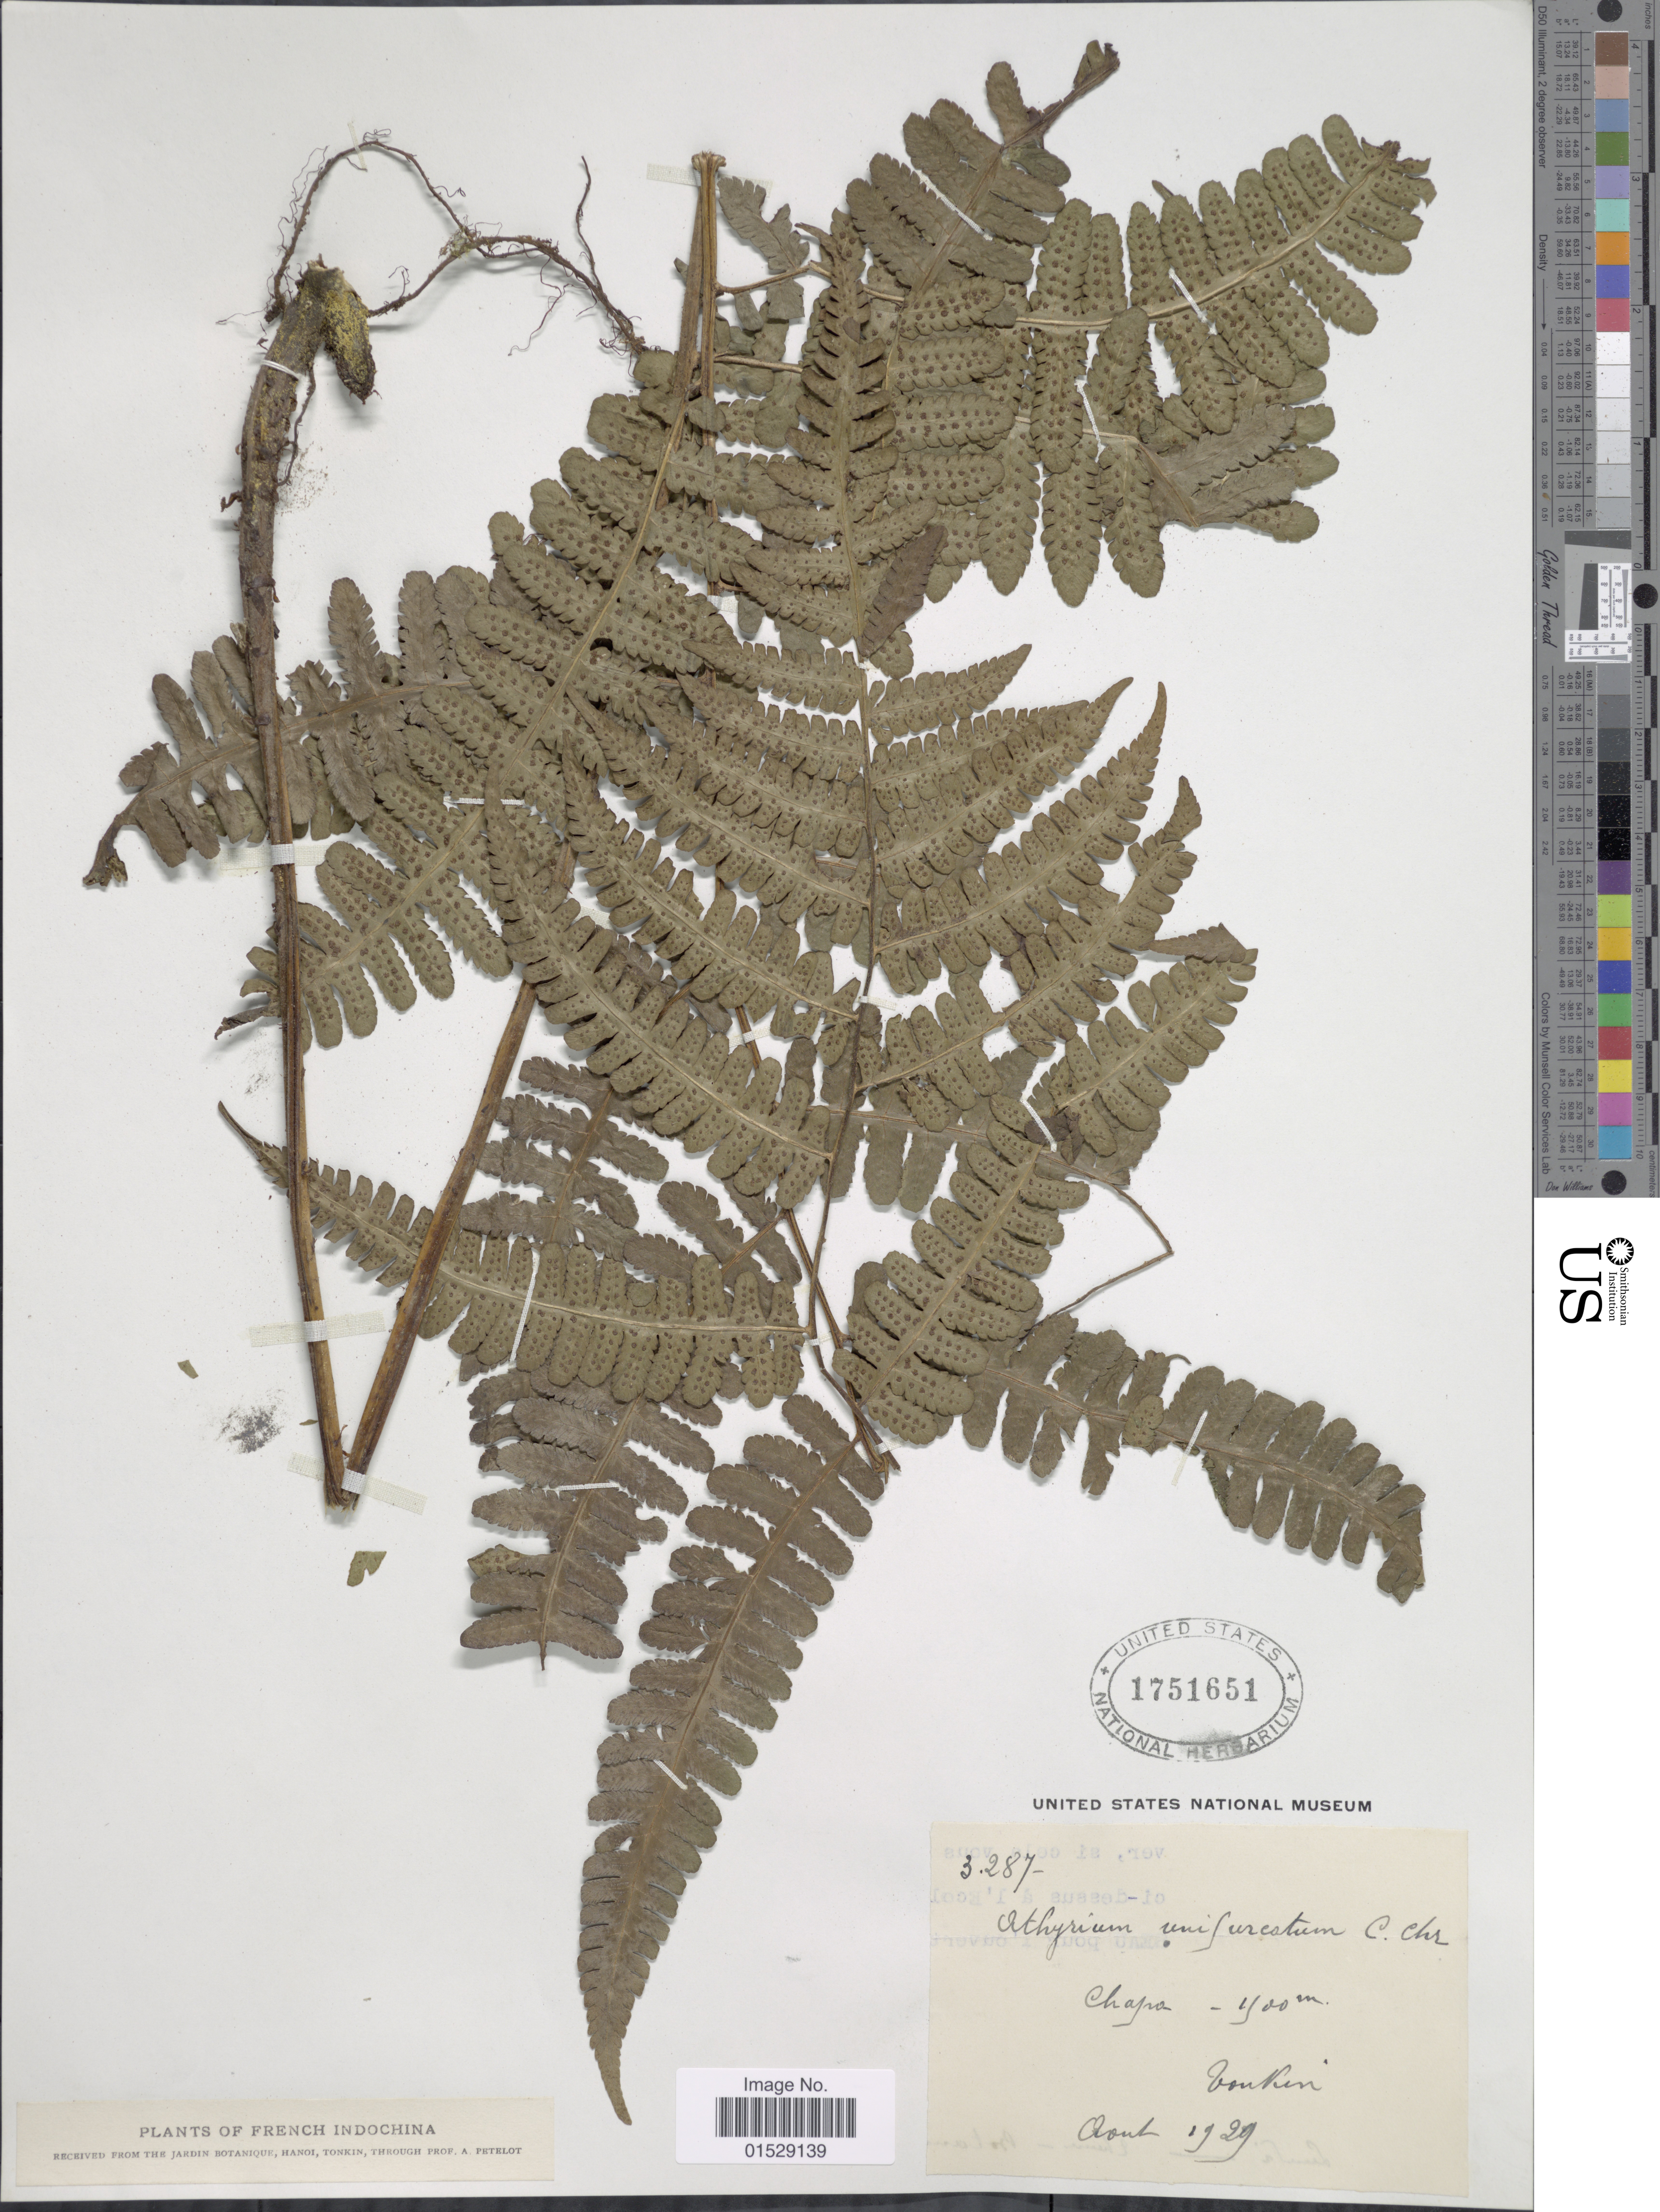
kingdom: Plantae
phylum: Tracheophyta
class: Polypodiopsida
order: Polypodiales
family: Athyriaceae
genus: Deparia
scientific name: Deparia unifurcata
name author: (Baker) M. Kato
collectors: A. Petelot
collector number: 3287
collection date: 1929-08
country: Vietnam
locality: Tonkin. Chapa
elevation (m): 1500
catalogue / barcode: US 1751651